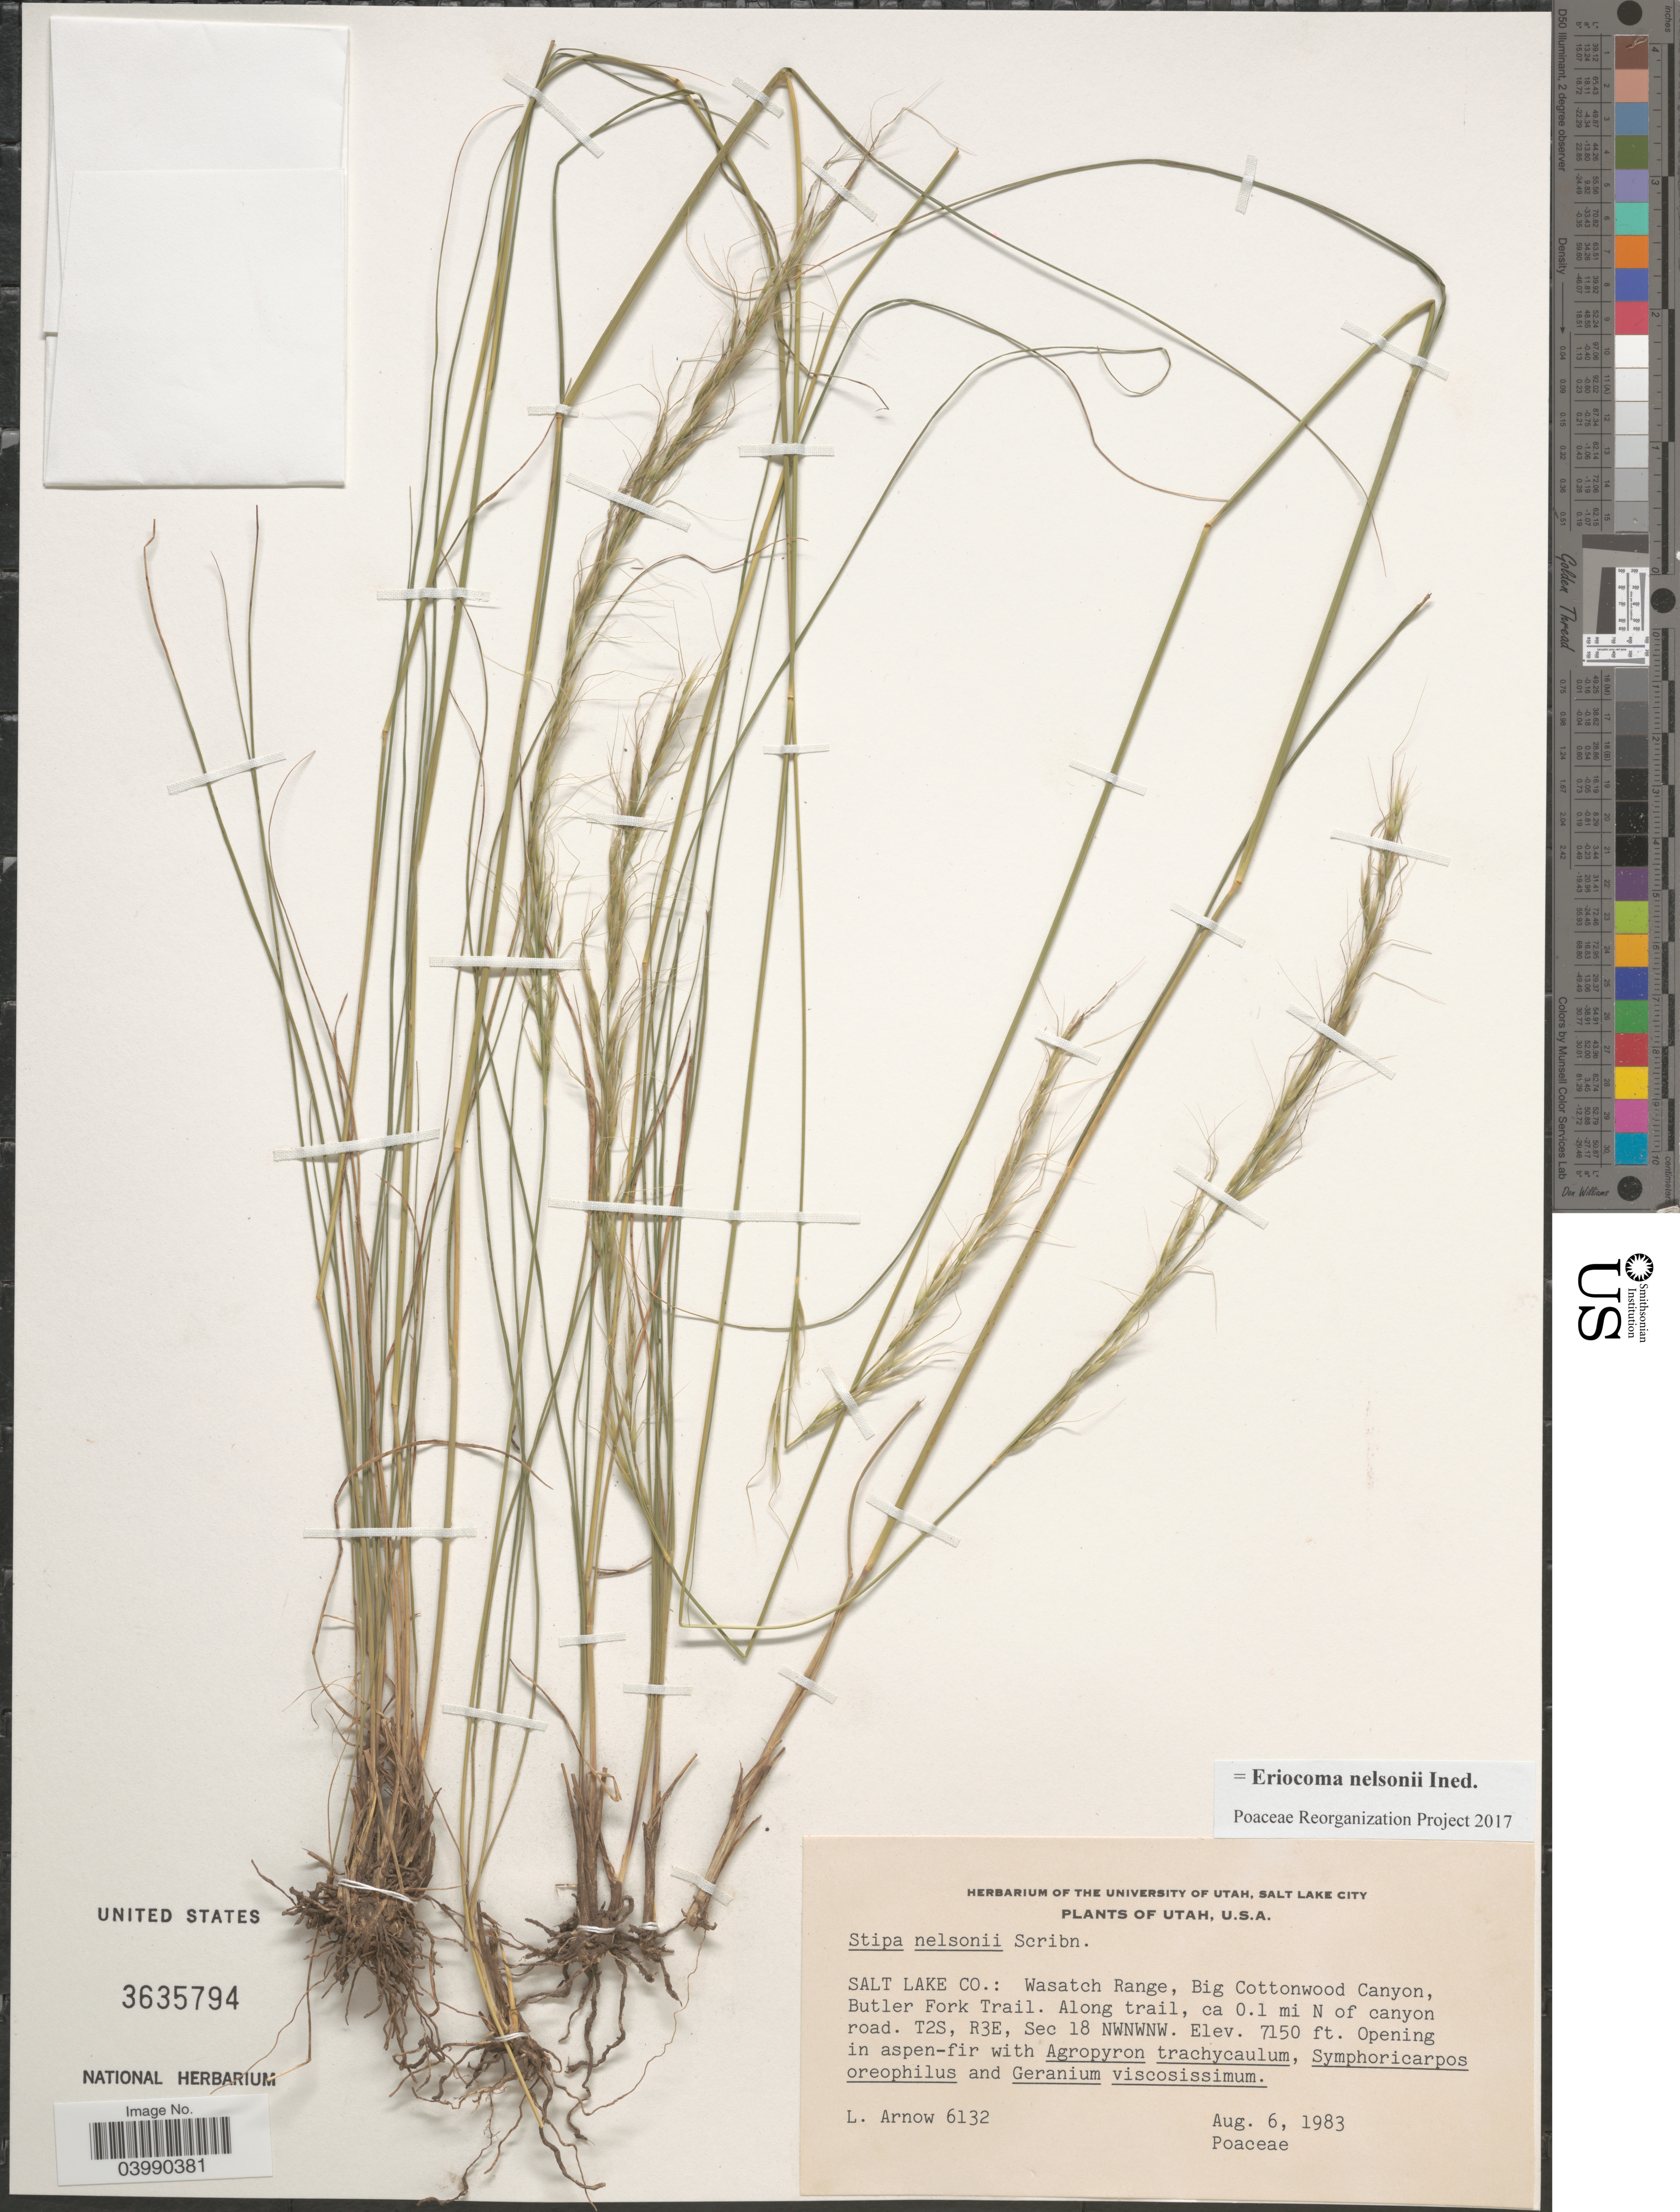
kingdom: Plantae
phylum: Tracheophyta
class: Liliopsida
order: Poales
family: Poaceae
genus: Eriocoma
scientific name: Eriocoma nelsonii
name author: (Scribn.) Romasch.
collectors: L. Arnow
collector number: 6132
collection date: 1983-08-06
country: United States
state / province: Utah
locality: Salt Lake Co.: Wasatch Range, Big Cottonwood Canyon, Butler Fork Trail. Along trail, ca 0.1 mi N of canyon road. T2S, R3E, Sec 18 NWNWNW.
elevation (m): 2179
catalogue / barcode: US 3635794